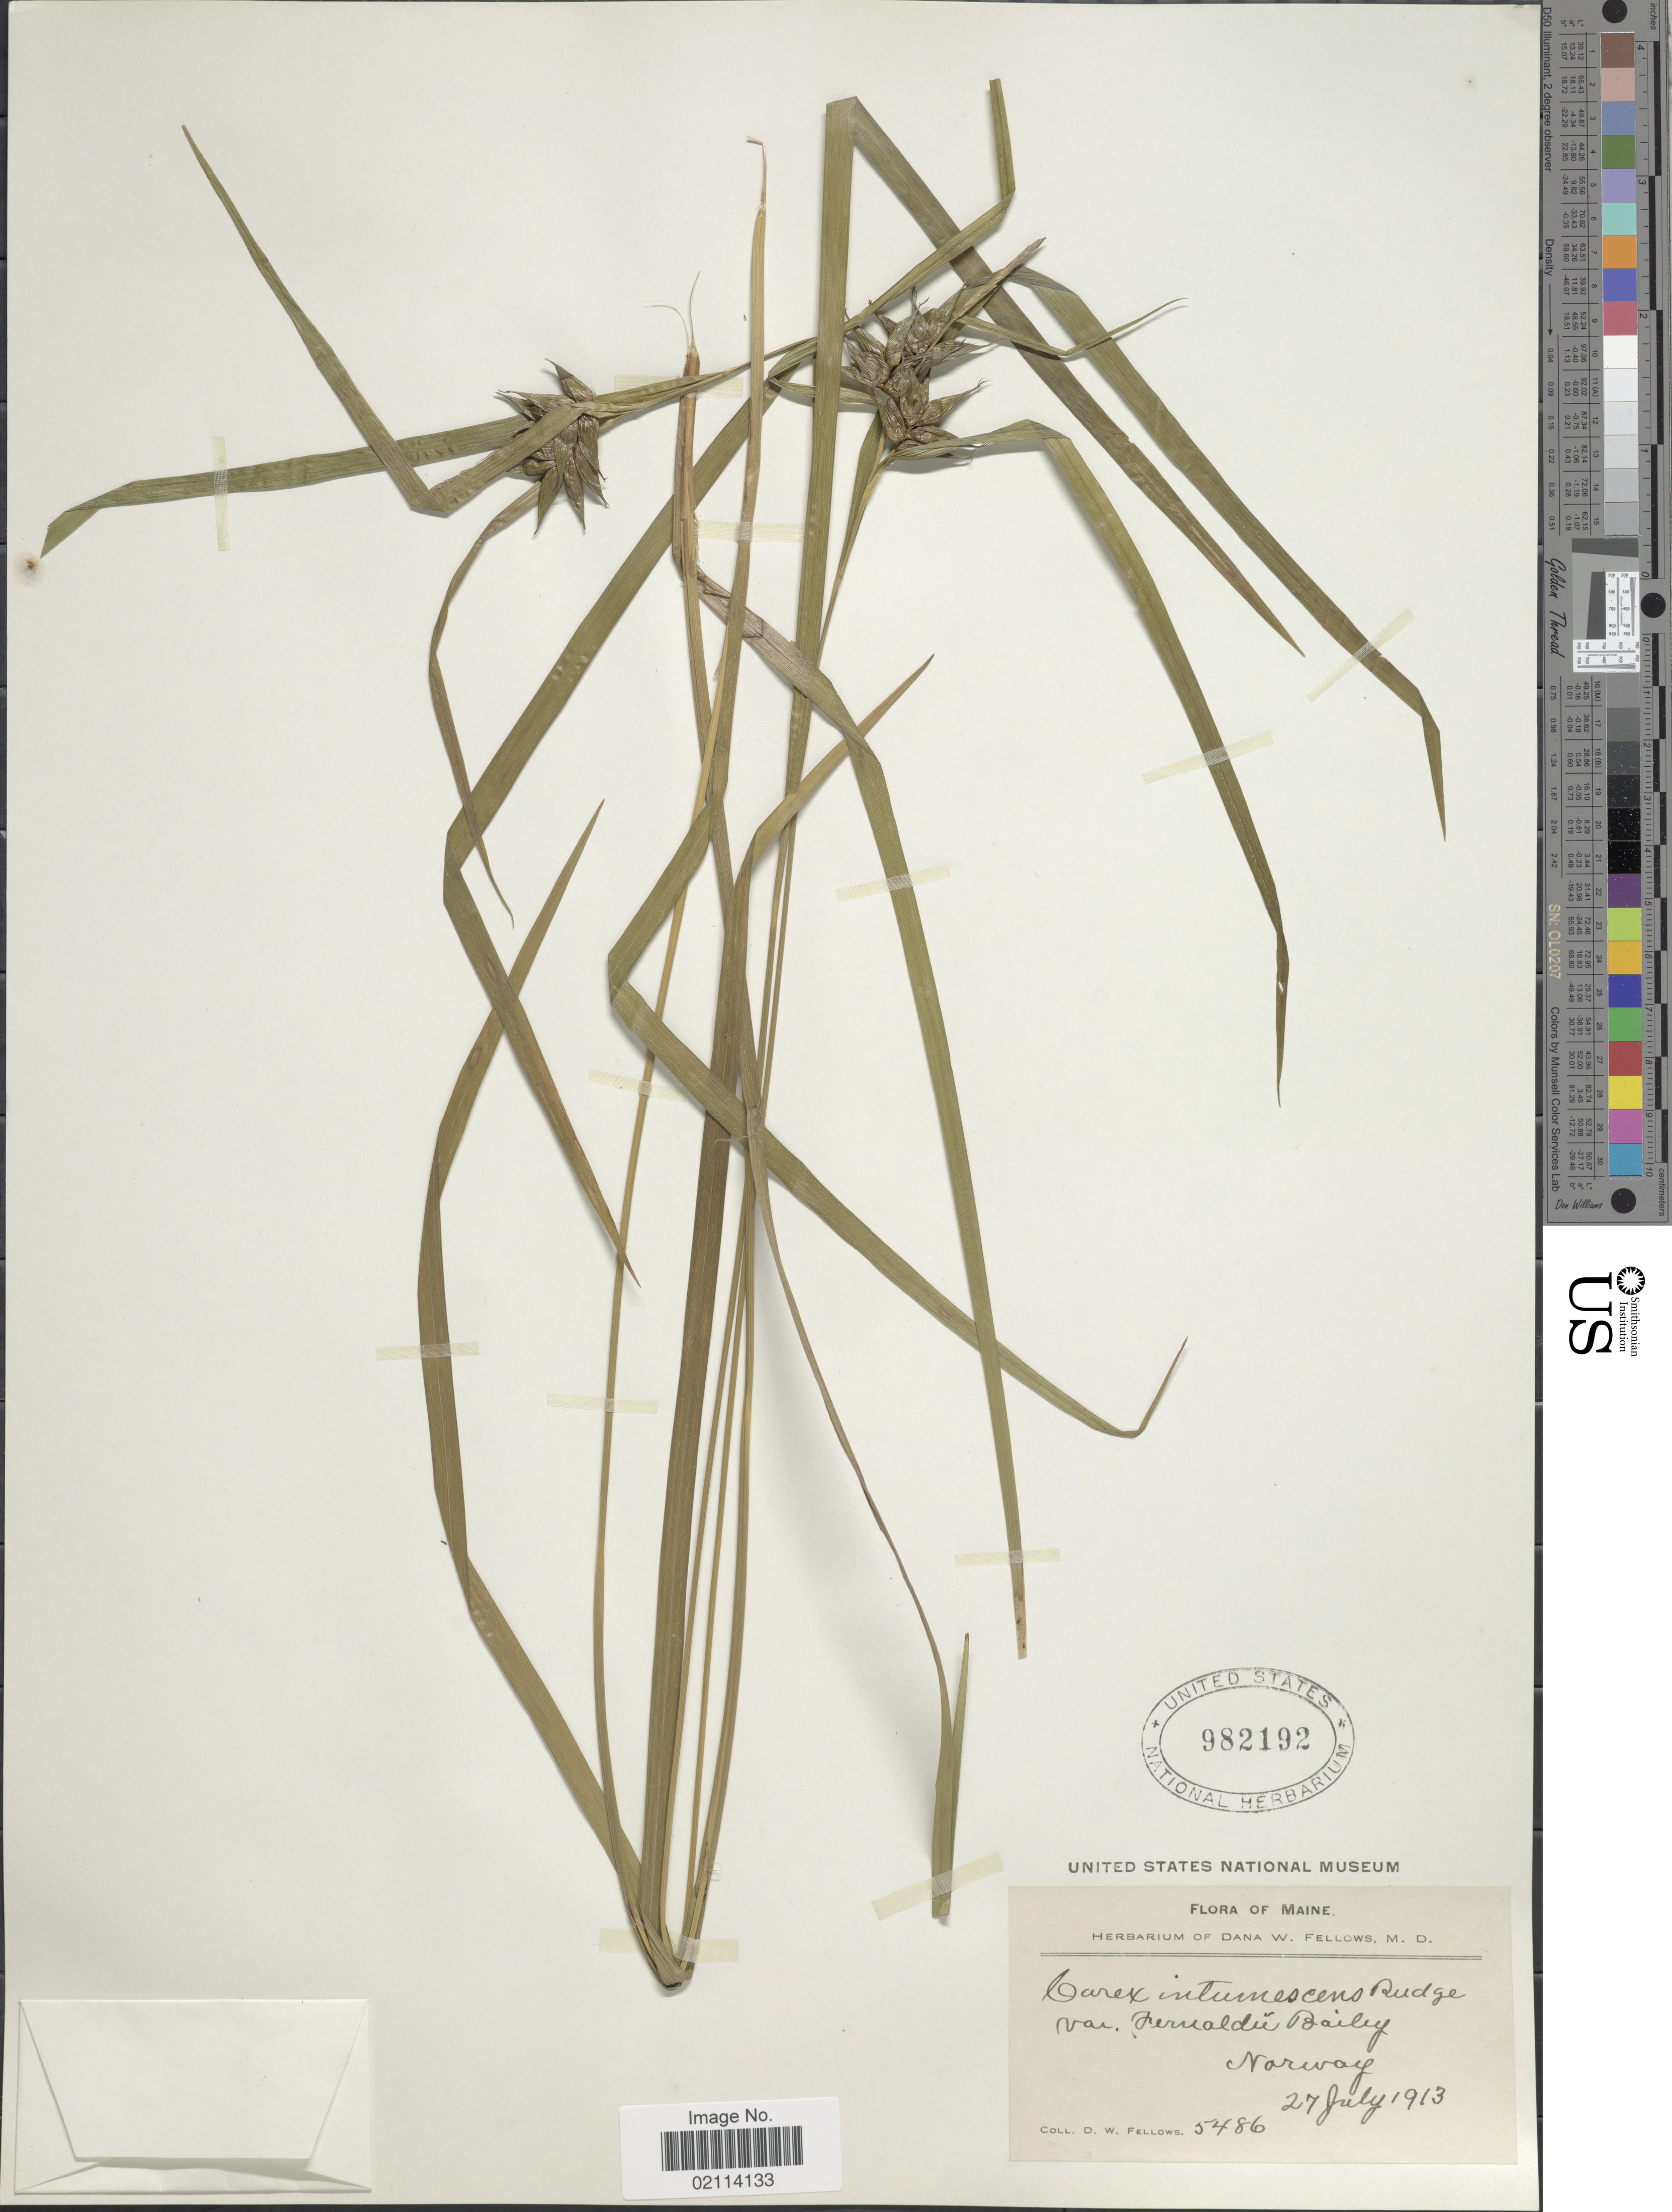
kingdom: Plantae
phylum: Tracheophyta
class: Liliopsida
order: Poales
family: Cyperaceae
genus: Carex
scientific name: Carex intumescens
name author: Rudge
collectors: D. W. Fellows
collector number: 5486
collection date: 1913-07-27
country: United States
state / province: Maine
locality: Norway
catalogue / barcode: US 982192